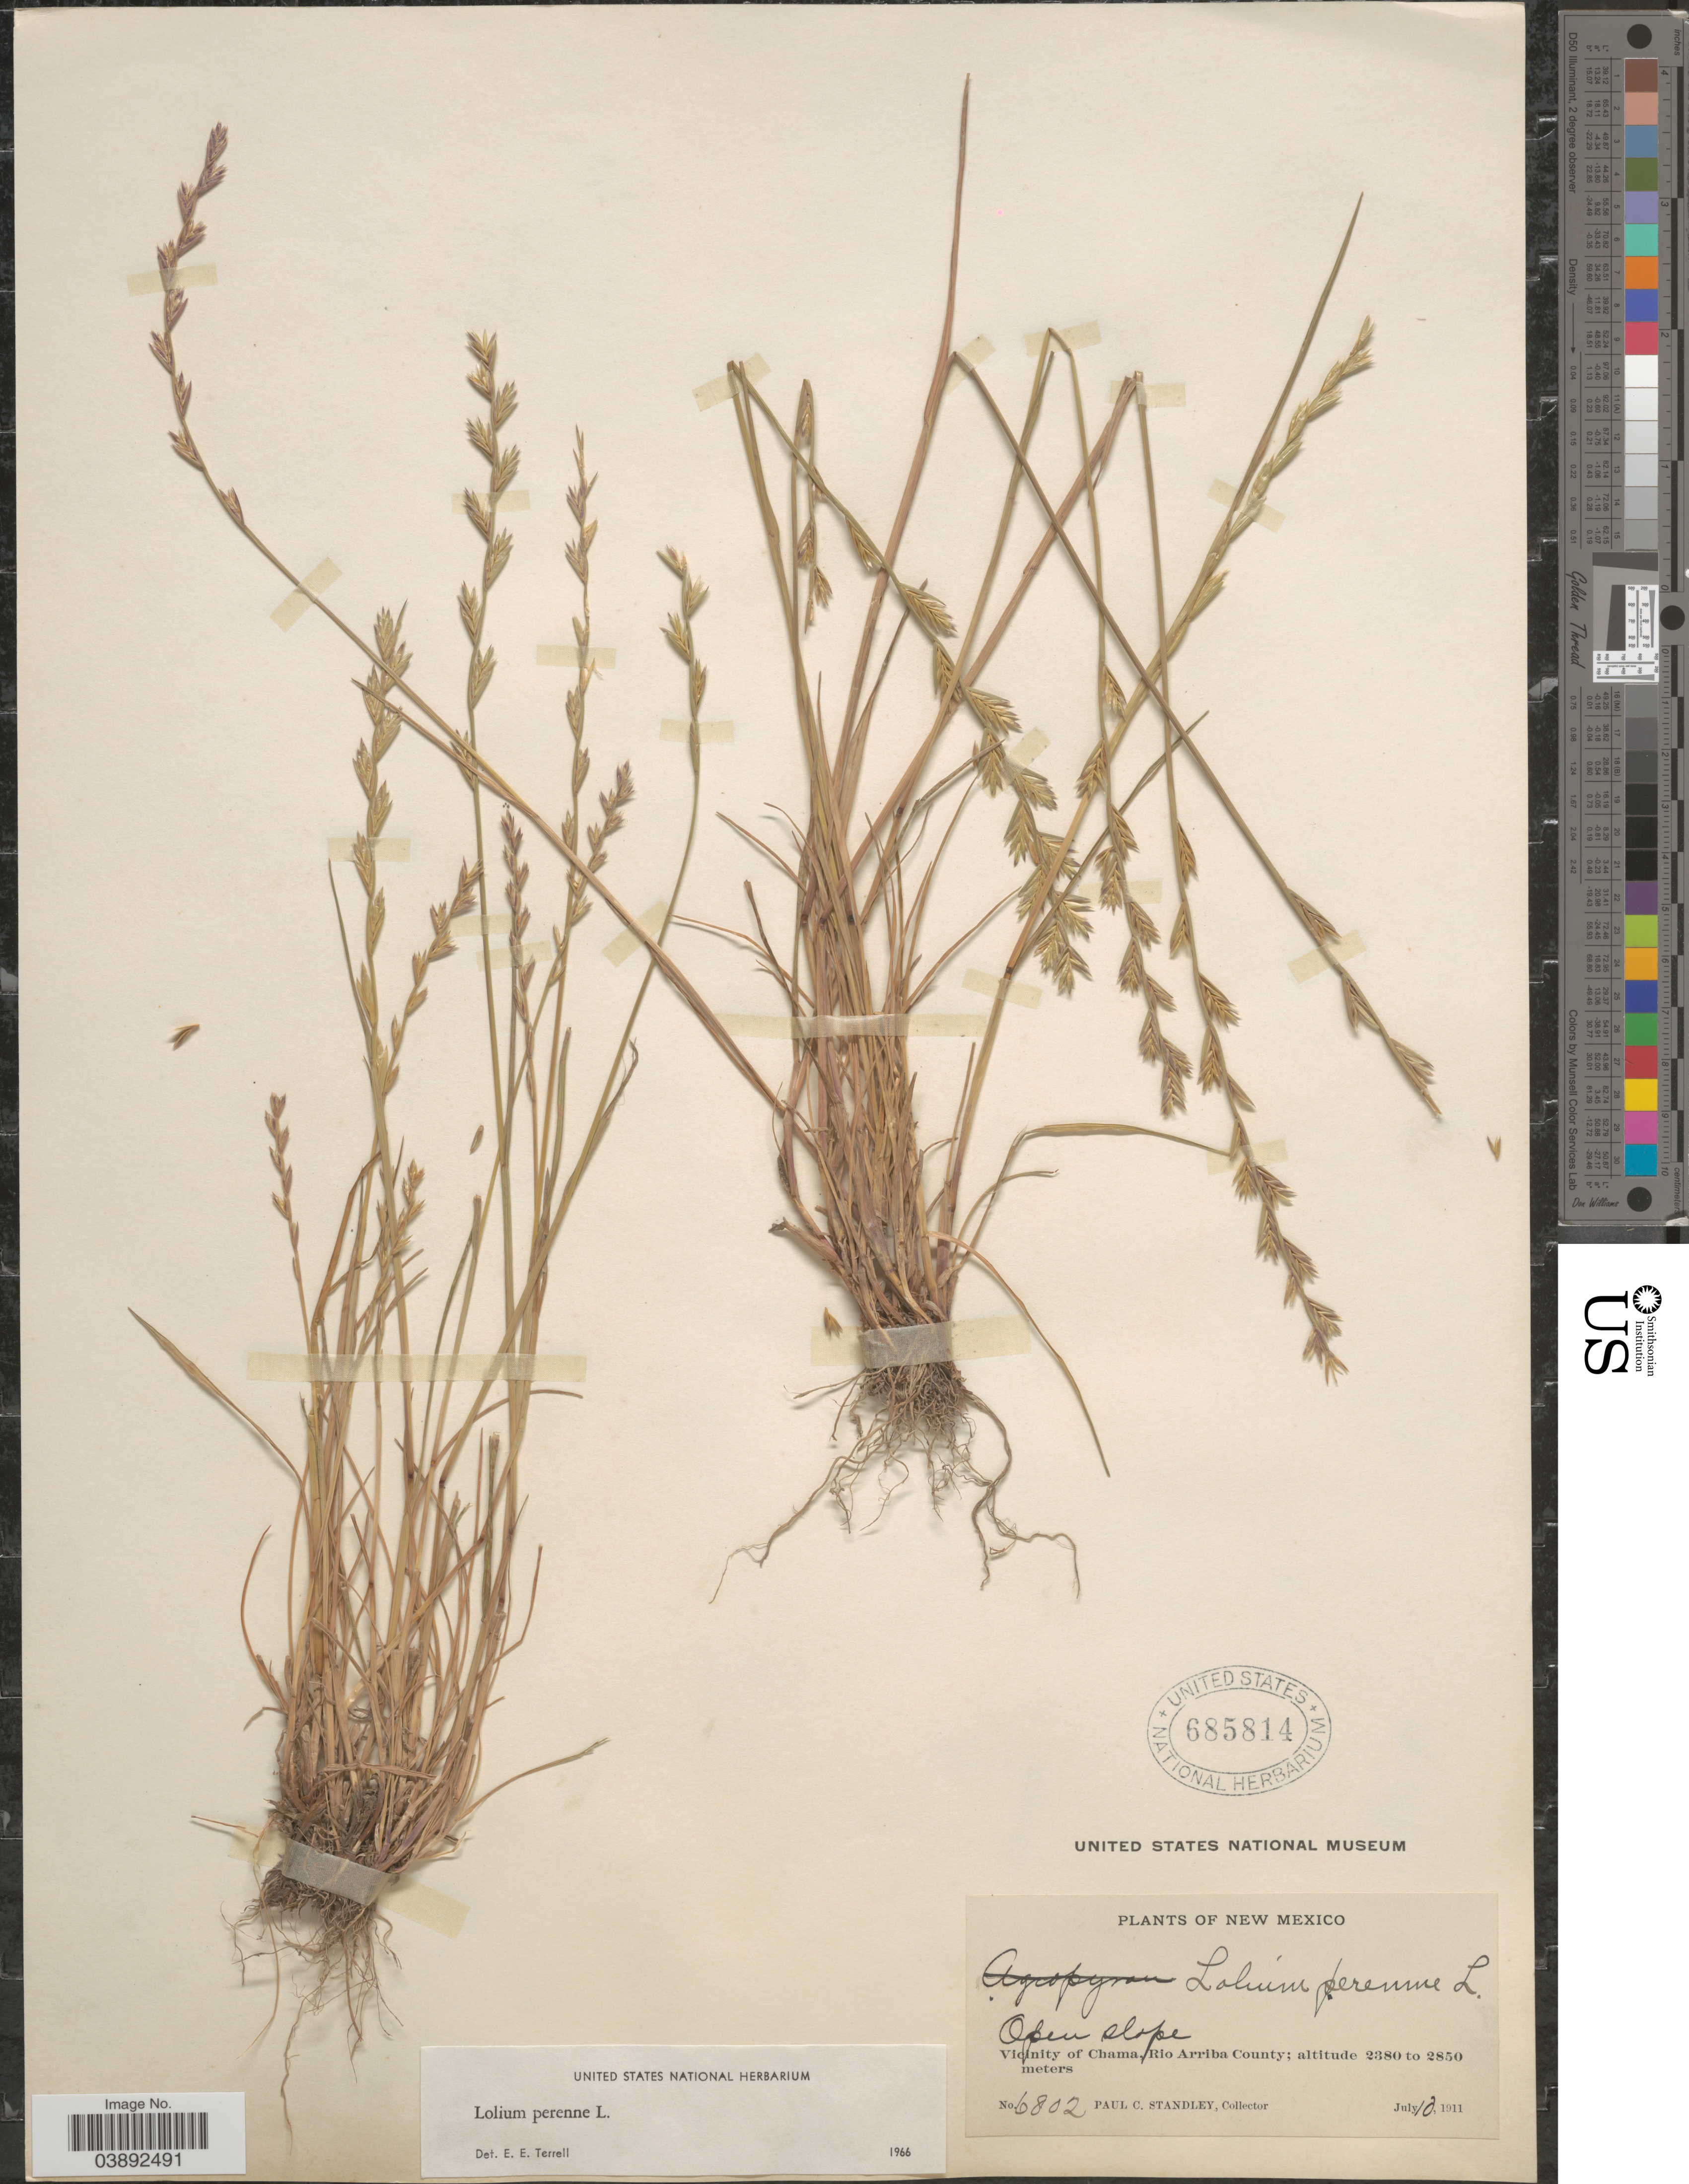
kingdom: Plantae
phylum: Tracheophyta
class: Liliopsida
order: Poales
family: Poaceae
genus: Lolium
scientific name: Lolium perenne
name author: L.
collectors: P. C. Standley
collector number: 6802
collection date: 1911-07-10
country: United States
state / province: New Mexico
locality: Vicinity of Chama, Rio Arriba County.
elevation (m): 2380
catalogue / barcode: US 685814